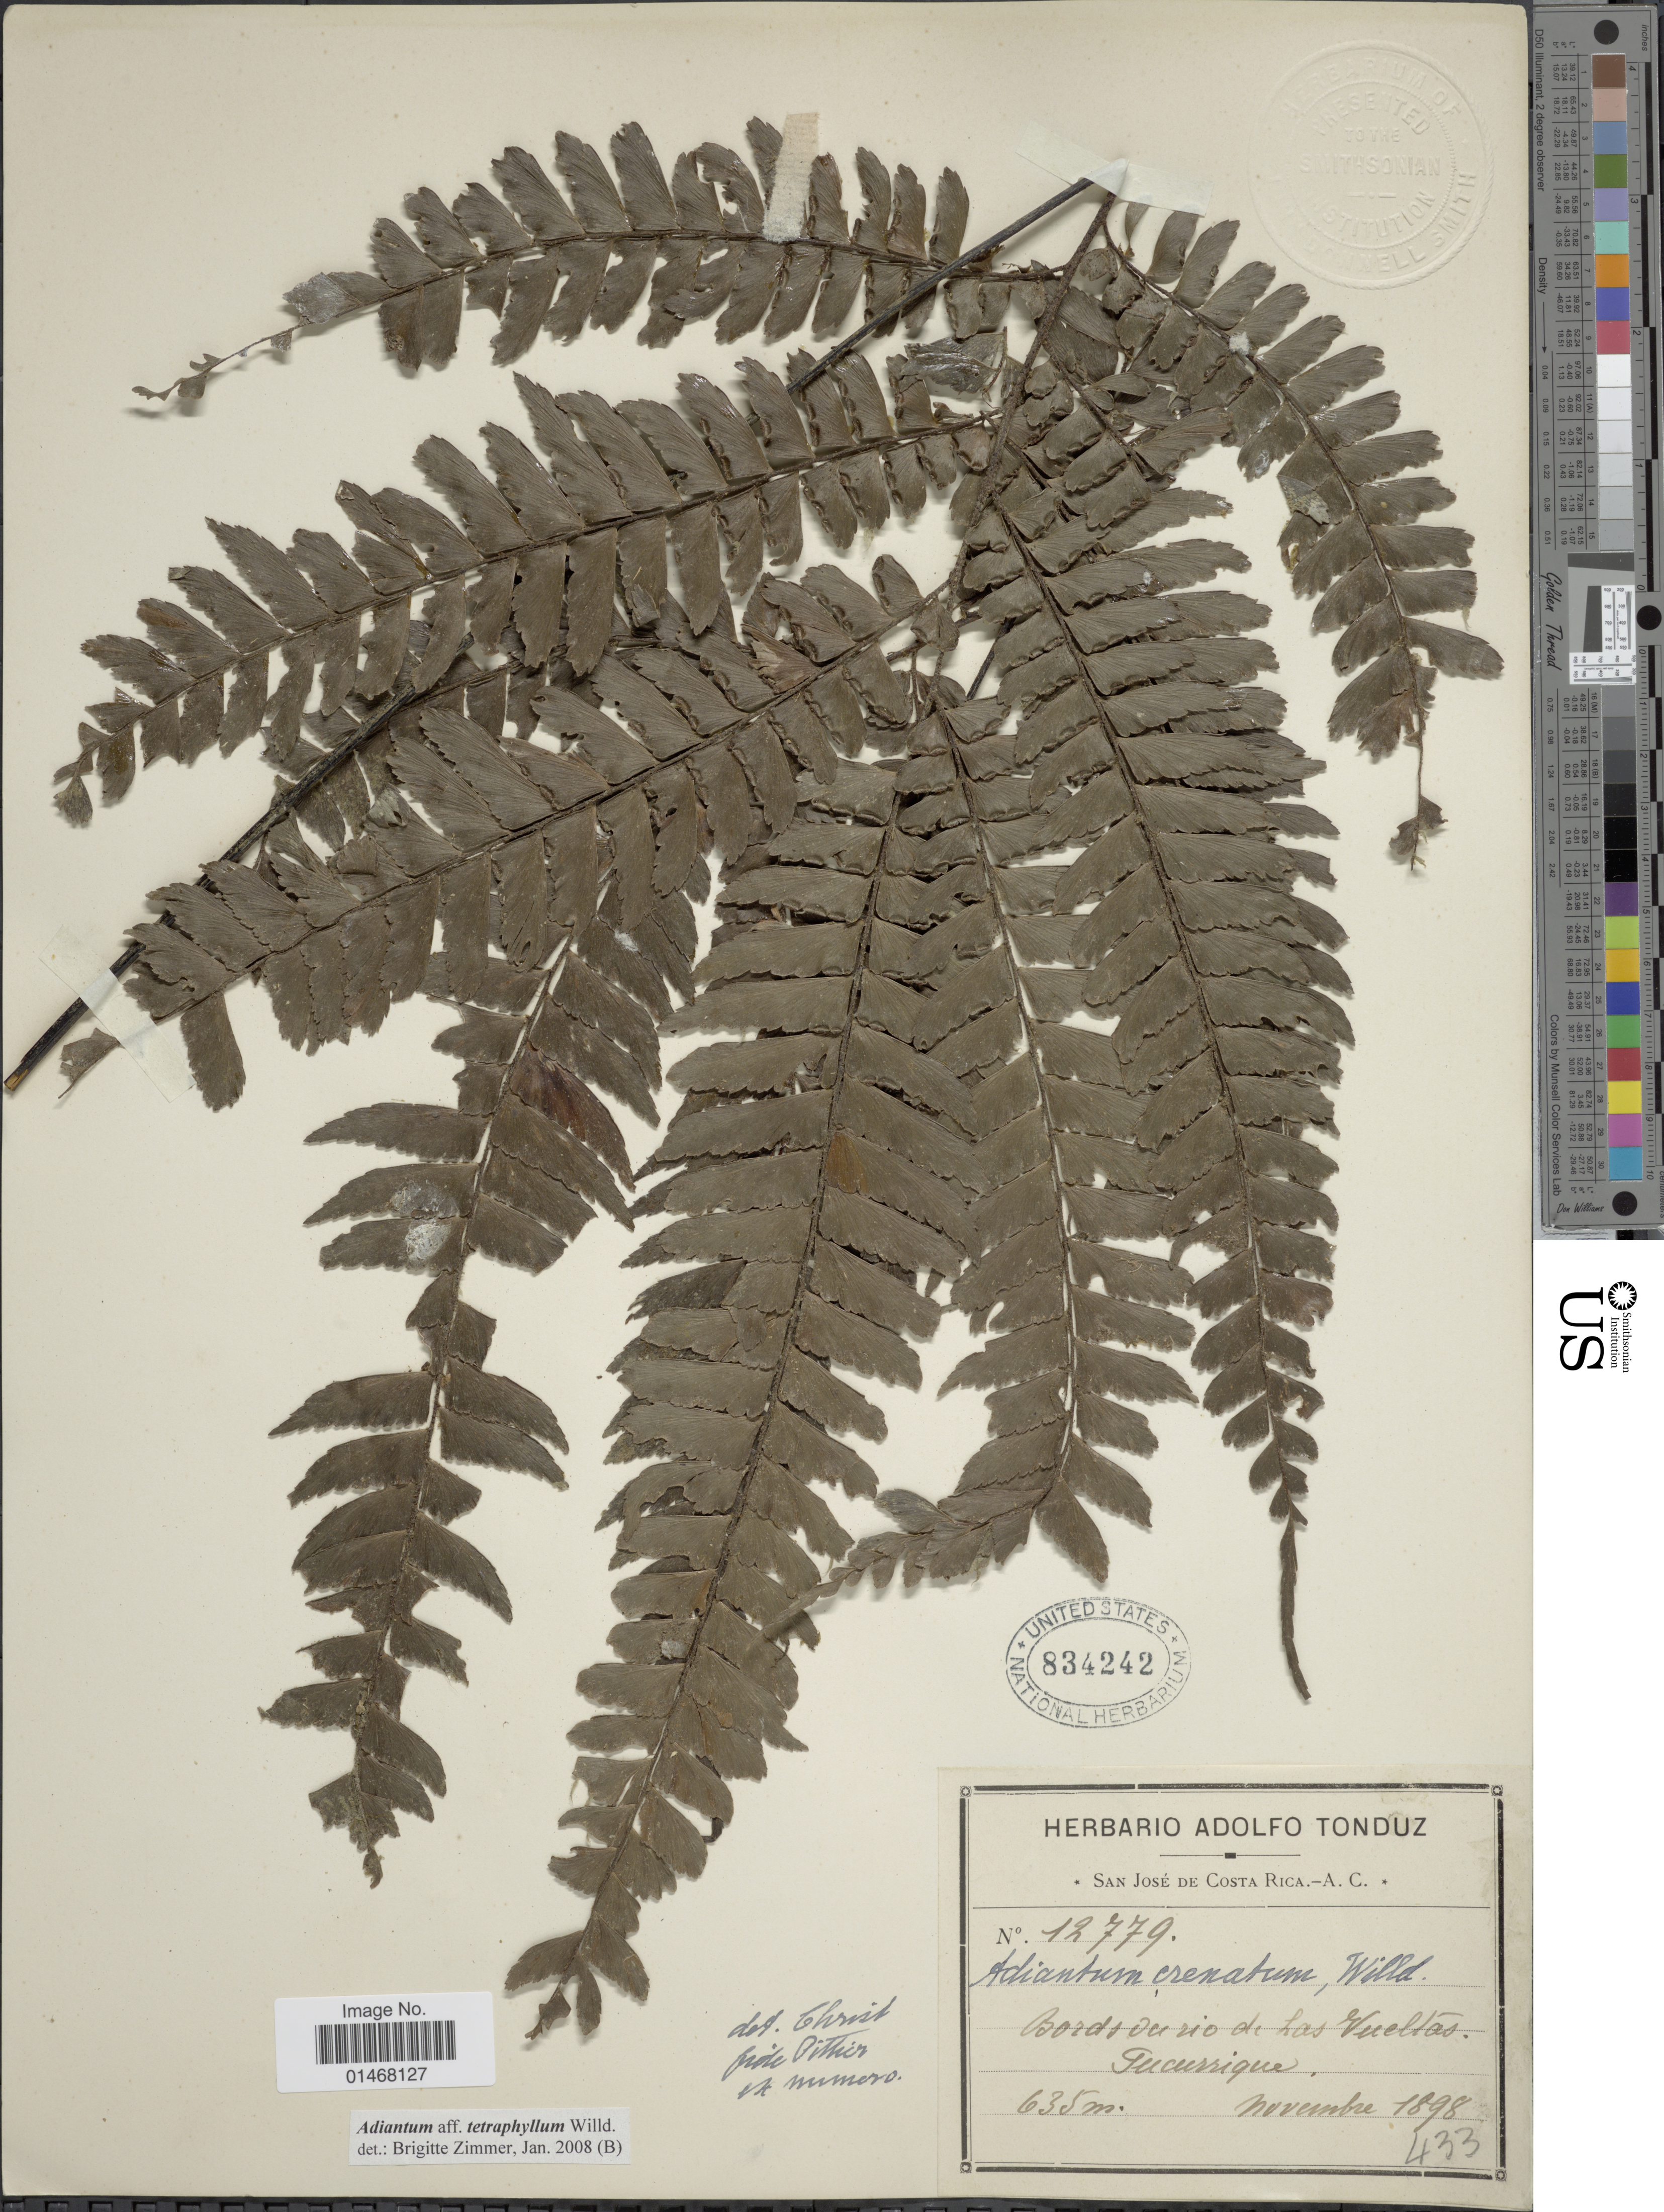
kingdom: Plantae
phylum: Tracheophyta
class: Polypodiopsida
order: Polypodiales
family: Pteridaceae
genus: Adiantum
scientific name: Adiantum tetraphyllum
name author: Humb. & Bonpl. ex Willd.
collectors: ex Herb. Adolfo Tonduz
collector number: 12779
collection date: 1898-11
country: Costa Rica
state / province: Cartago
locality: Bords de rio de Las Vueltas. Tucurrique.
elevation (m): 635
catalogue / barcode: US 834242